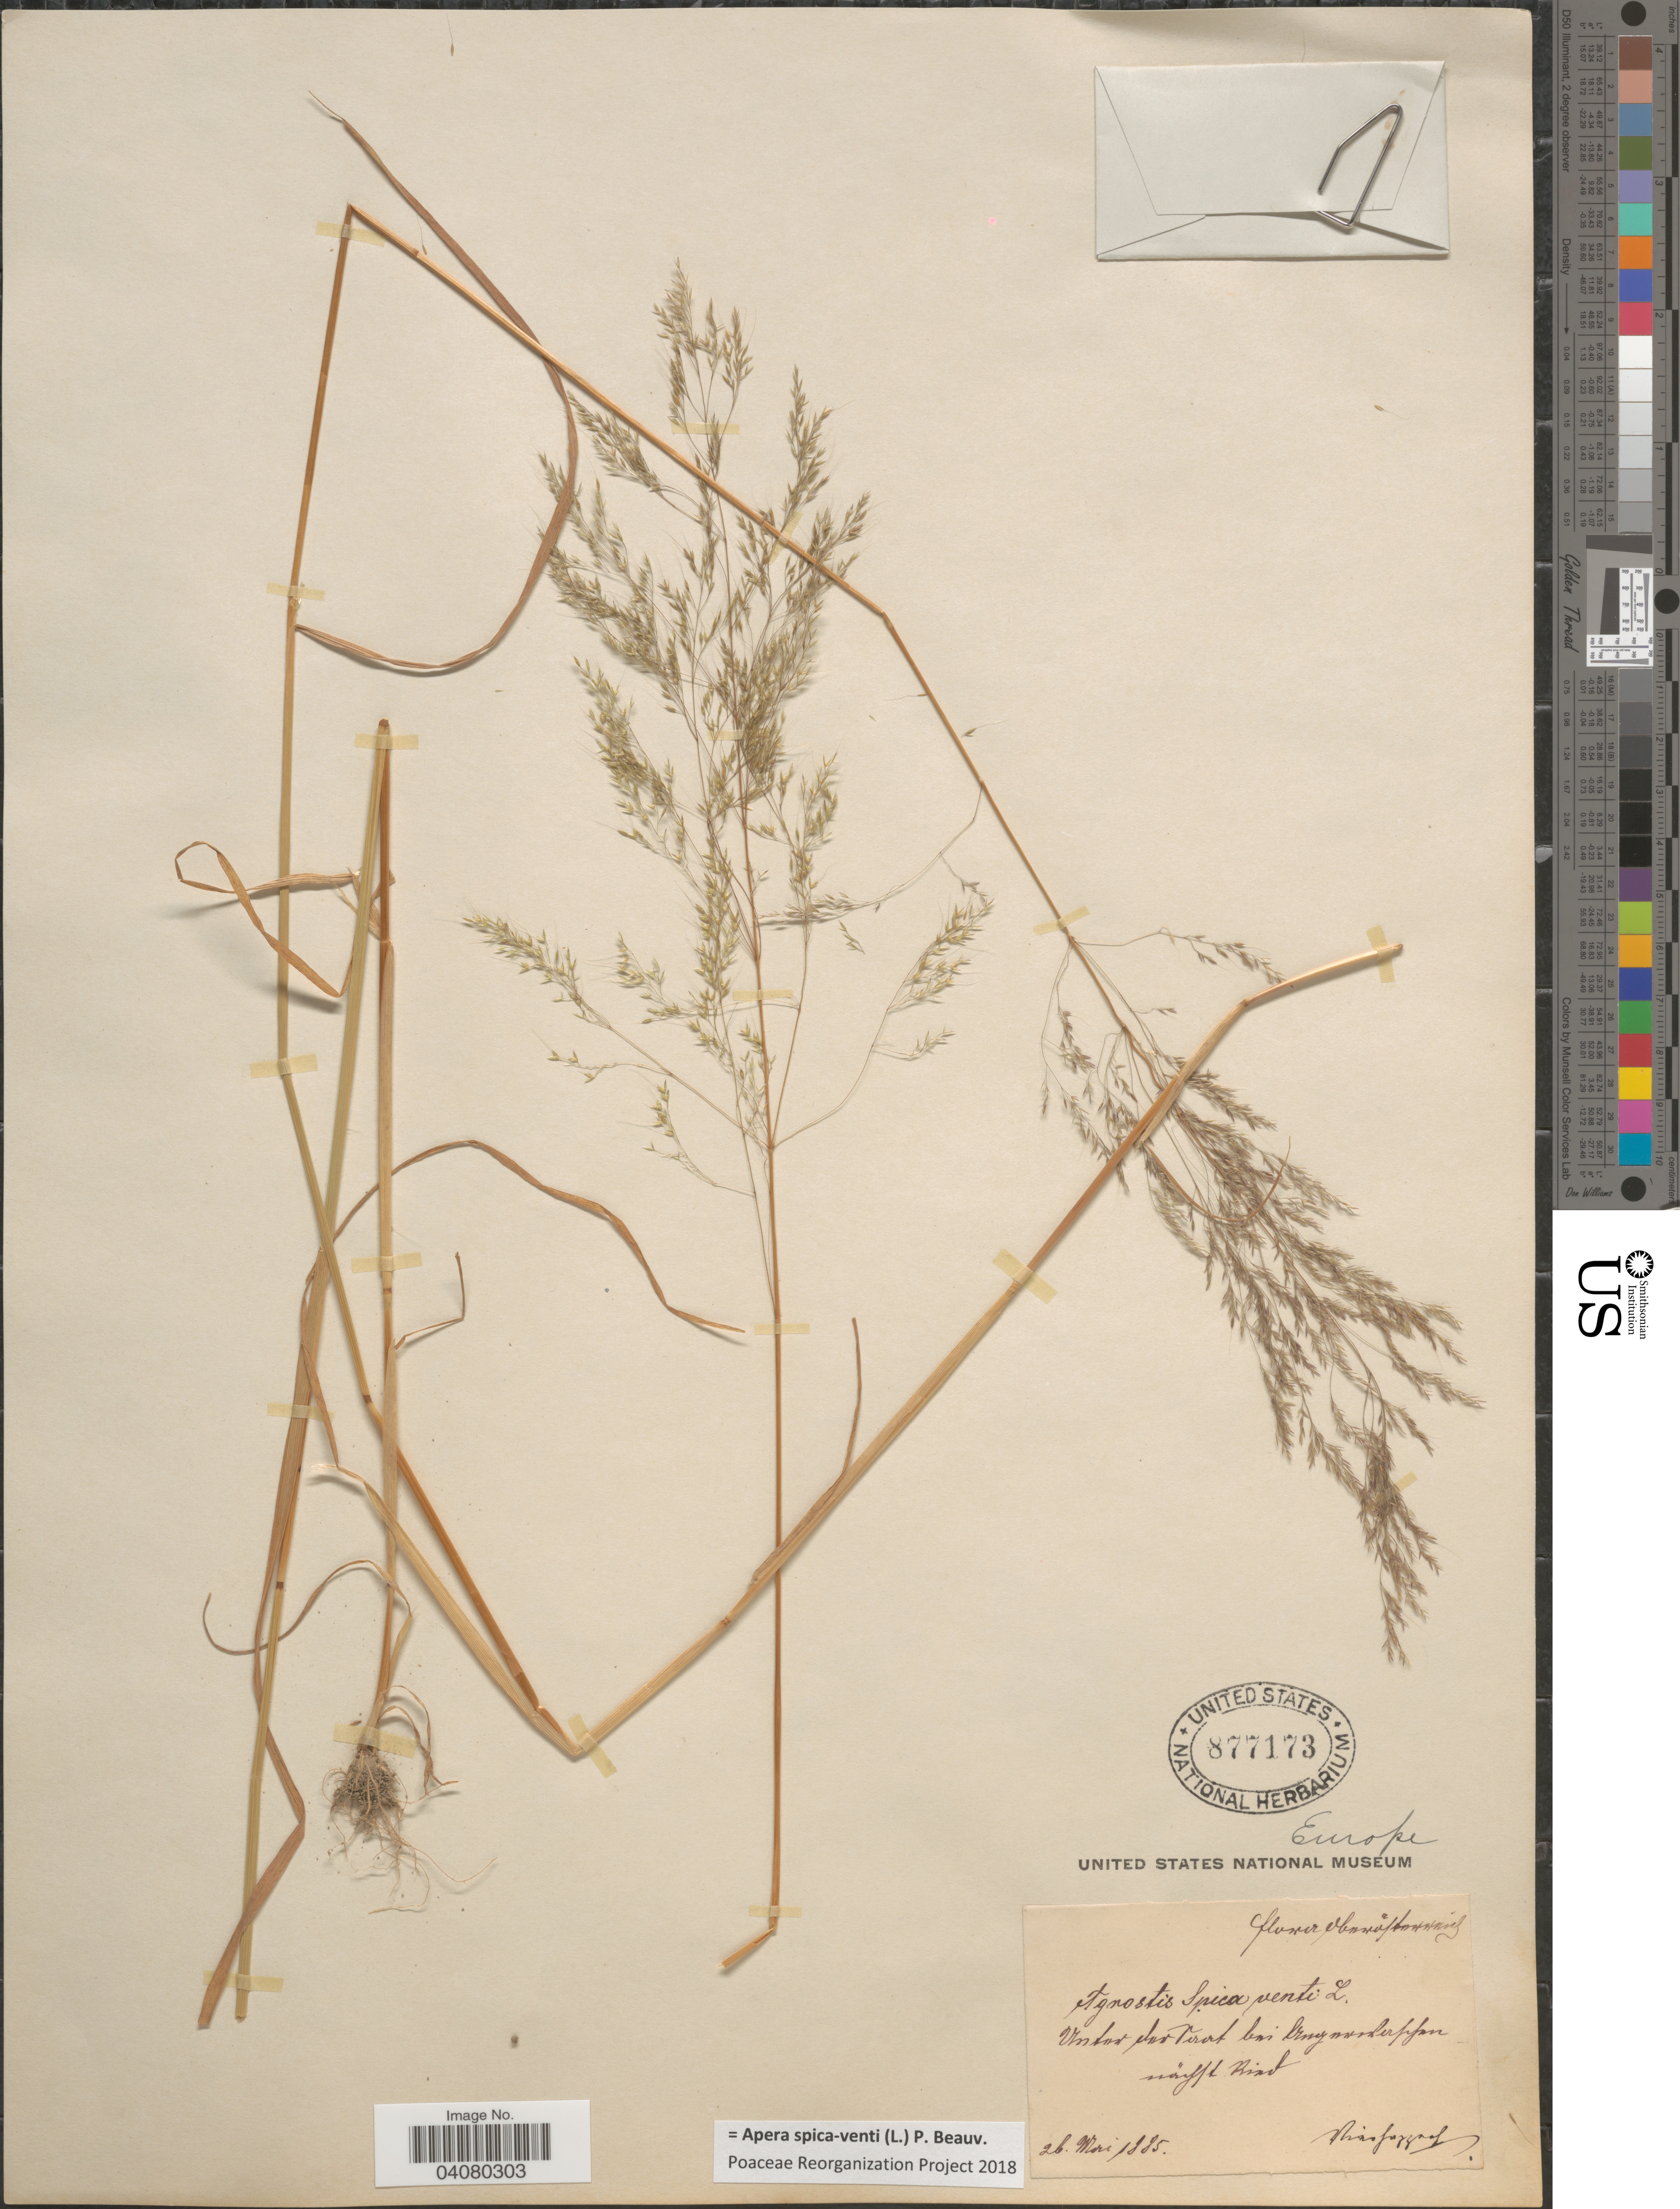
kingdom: Plantae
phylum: Tracheophyta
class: Liliopsida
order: Poales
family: Poaceae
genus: Apera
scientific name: Apera spica-venti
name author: (L.) P. Beauv.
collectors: F. Vierhapper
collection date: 1885-05-26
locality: [illegible text].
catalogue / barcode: US 877173